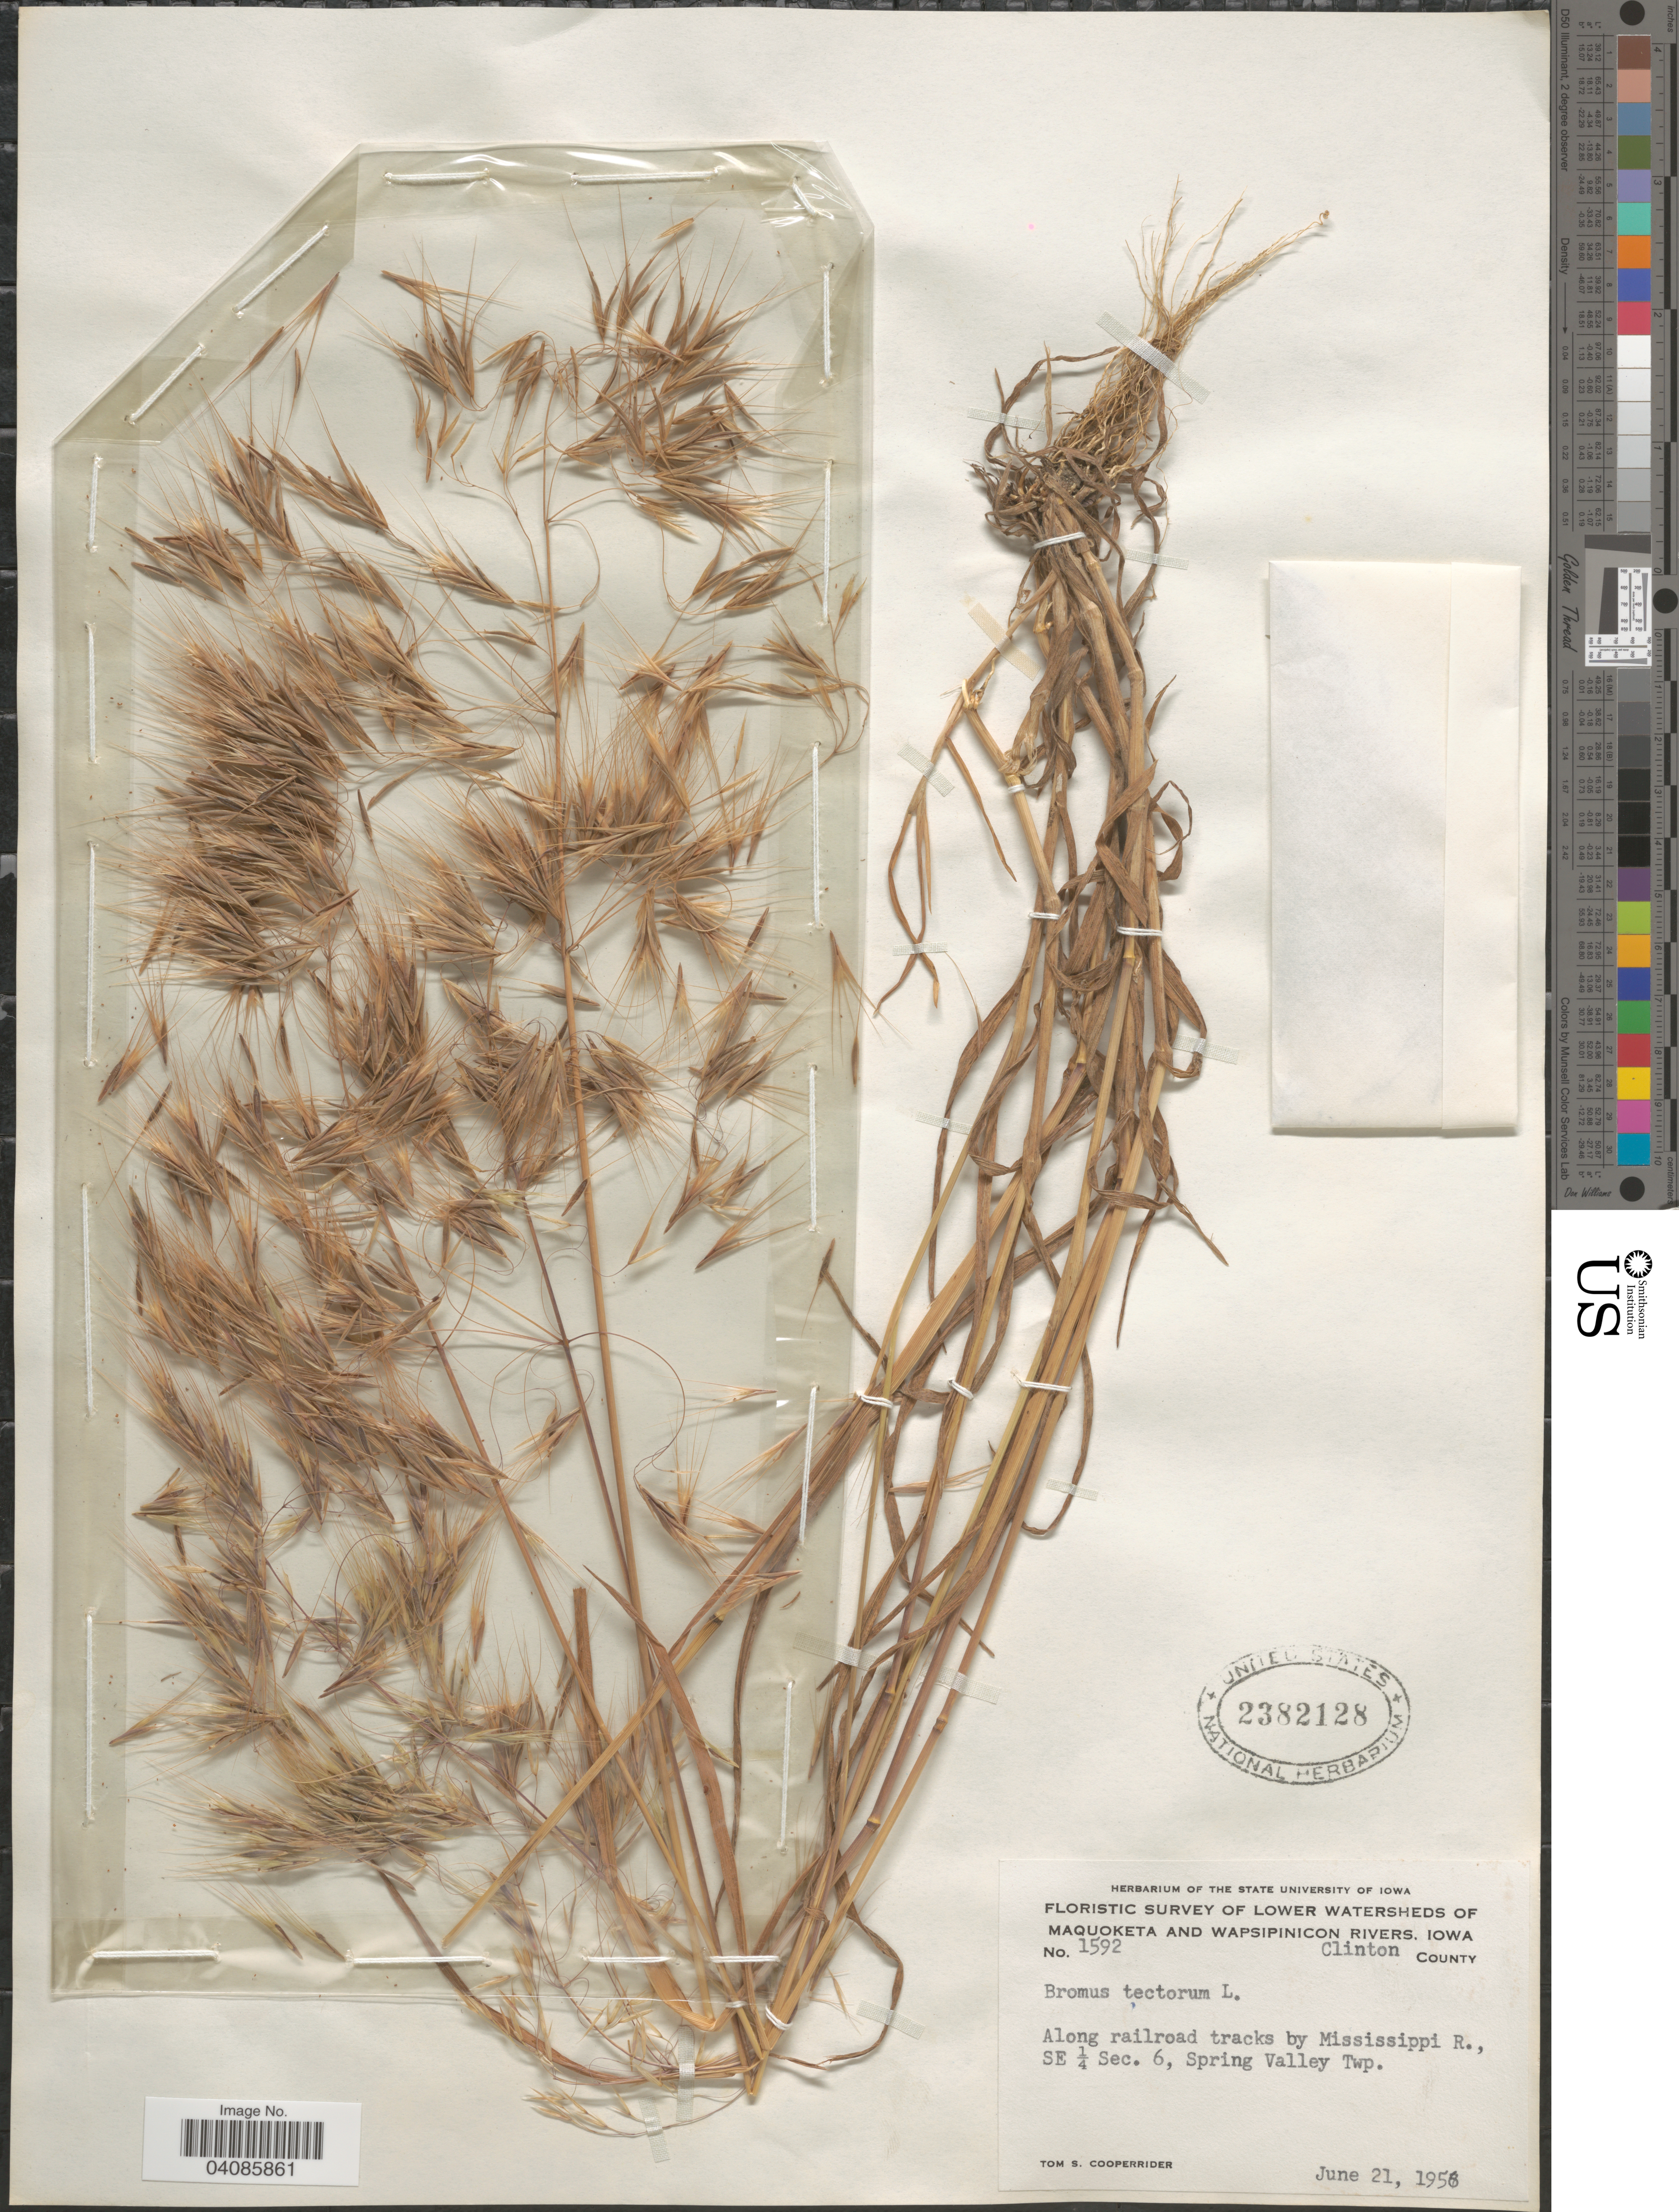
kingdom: Plantae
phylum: Tracheophyta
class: Liliopsida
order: Poales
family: Poaceae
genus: Bromus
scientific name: Bromus tectorum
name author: L.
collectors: T. S. Cooperrider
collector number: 1592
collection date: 1956-06-21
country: United States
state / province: Iowa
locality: Floristic Survey of Lower Watersheds of Maquoketa and Wapsipinicon Rivers. Clinton County. Along railroad tracks by Mississippi R., SE ¼ Sec. 6, Spring Valley Twp.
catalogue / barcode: US 2382128